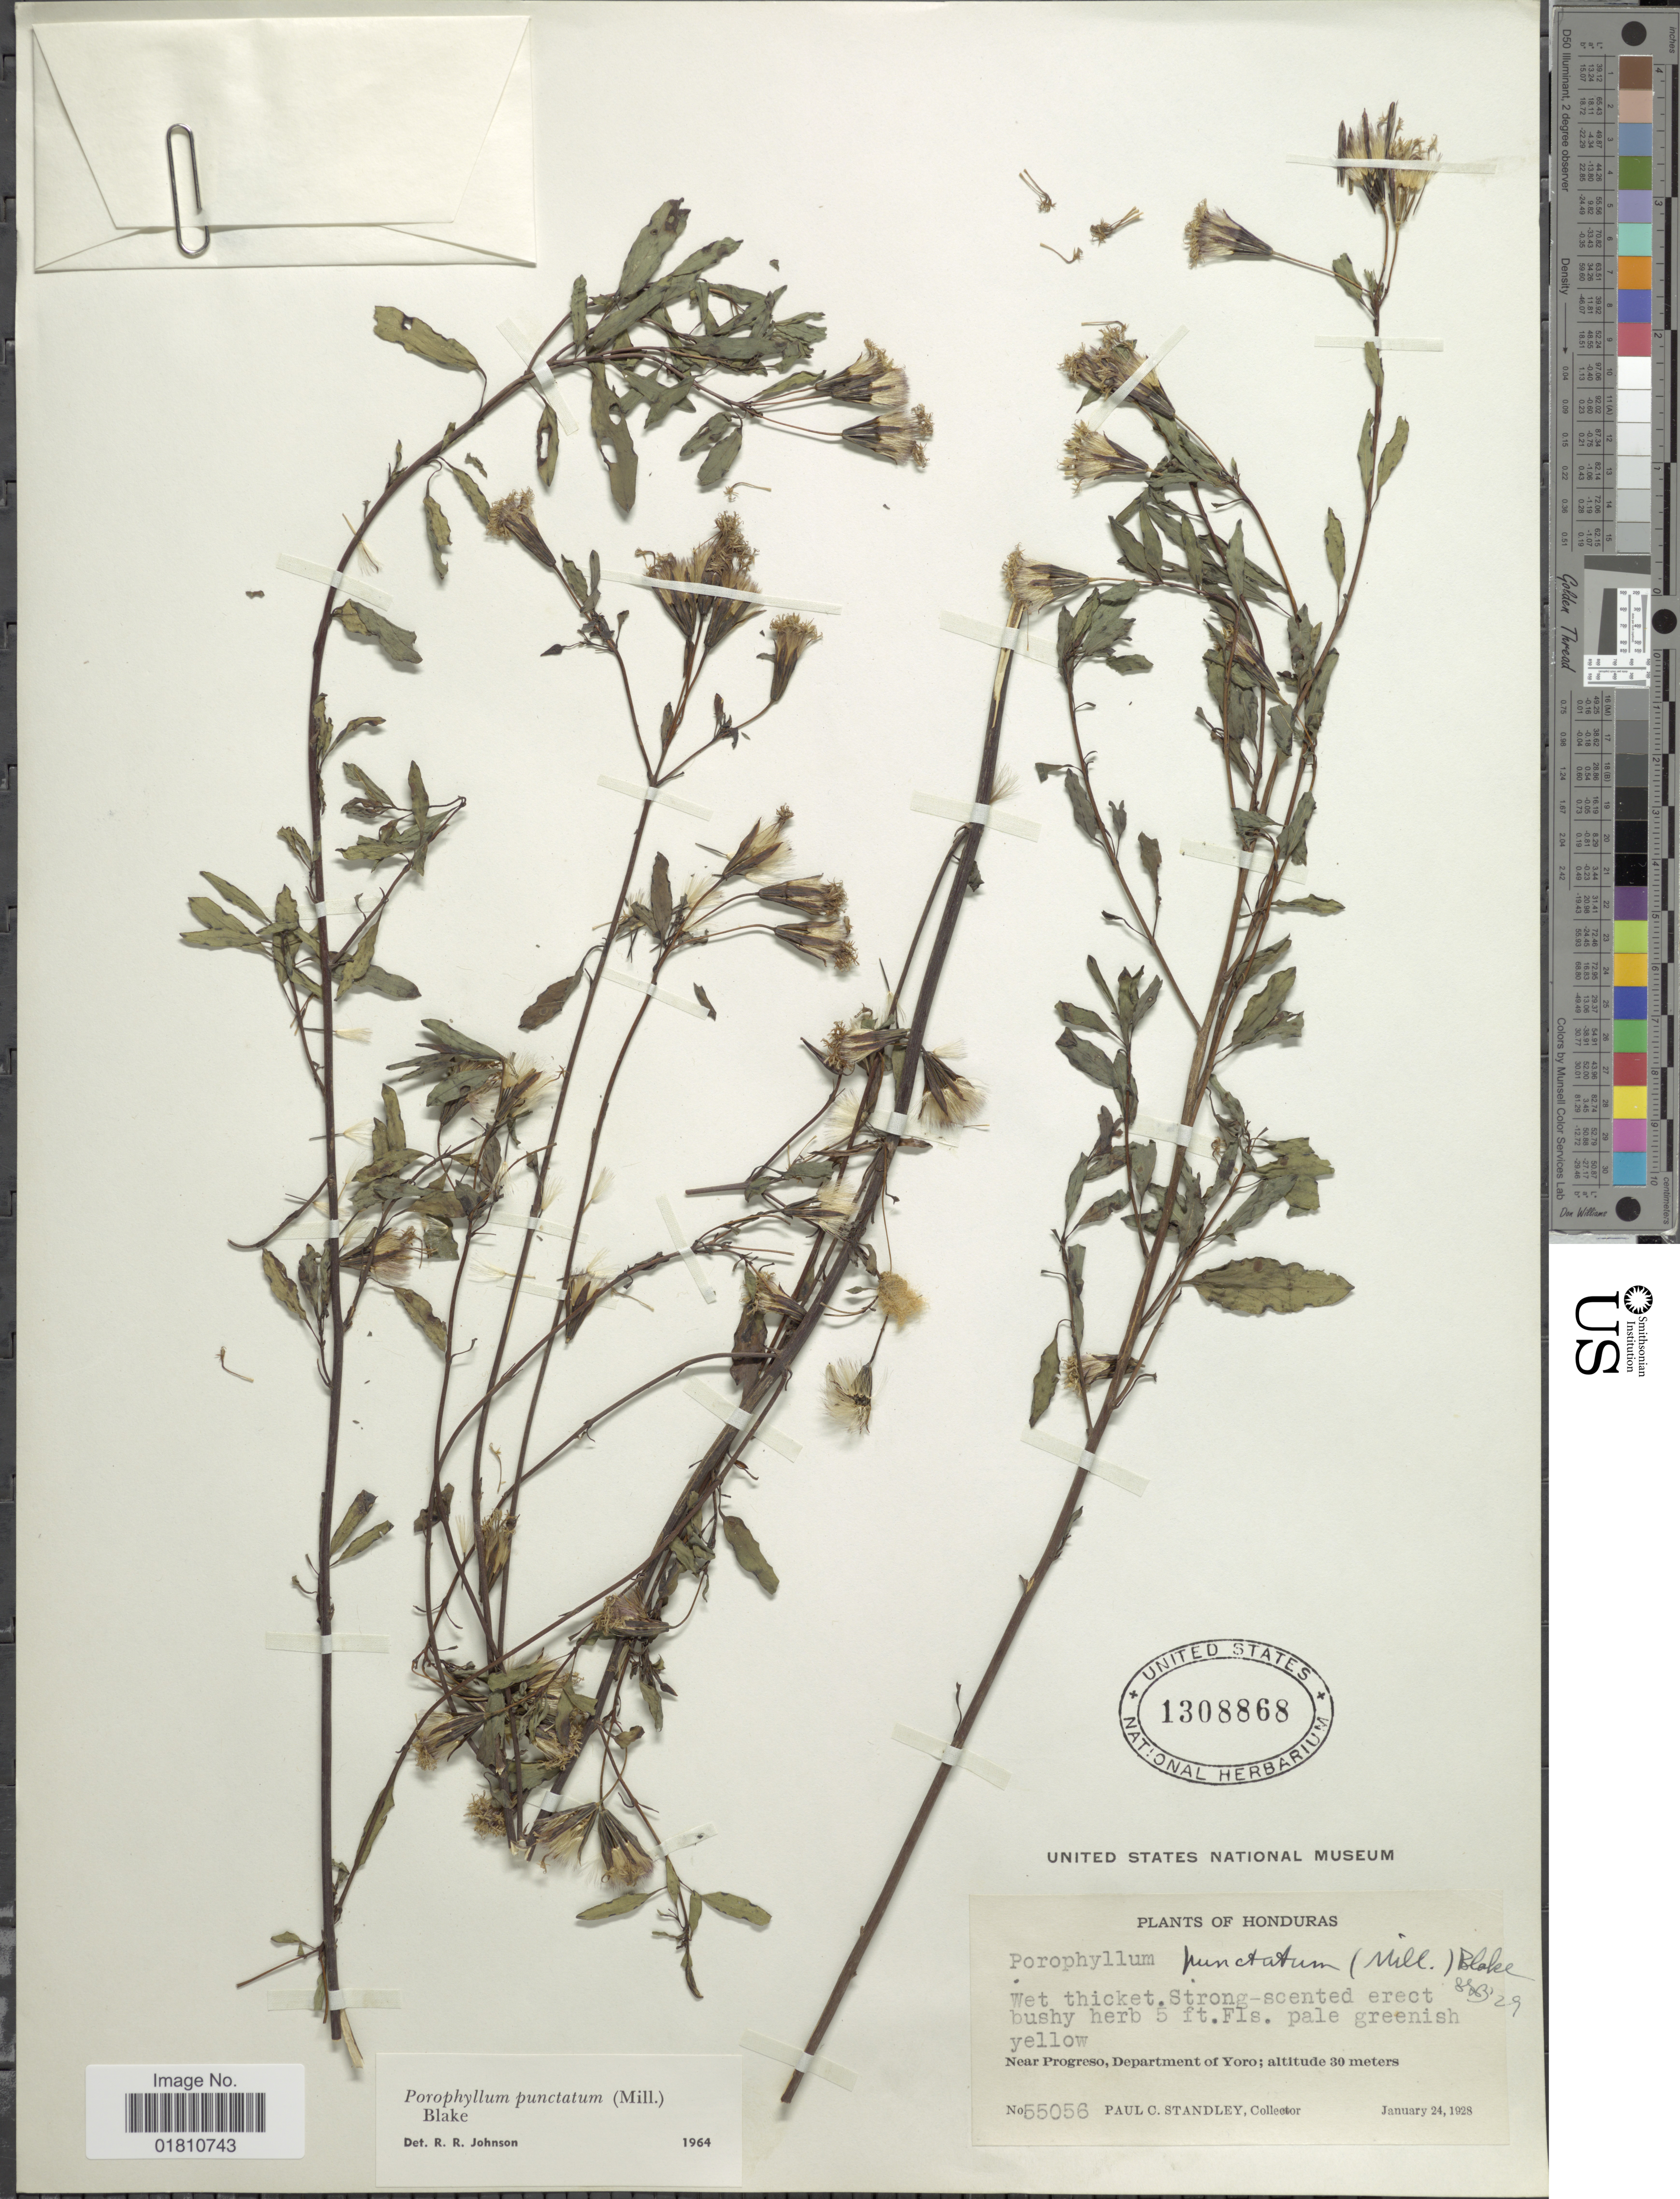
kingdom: Plantae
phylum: Tracheophyta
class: Magnoliopsida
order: Asterales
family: Asteraceae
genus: Porophyllum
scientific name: Porophyllum punctatum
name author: (Mill.) S.F. Blake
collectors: P. C. Standley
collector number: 55056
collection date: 1928-01-24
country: Honduras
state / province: Yoro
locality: Near Progreso.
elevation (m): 30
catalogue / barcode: US 1308868